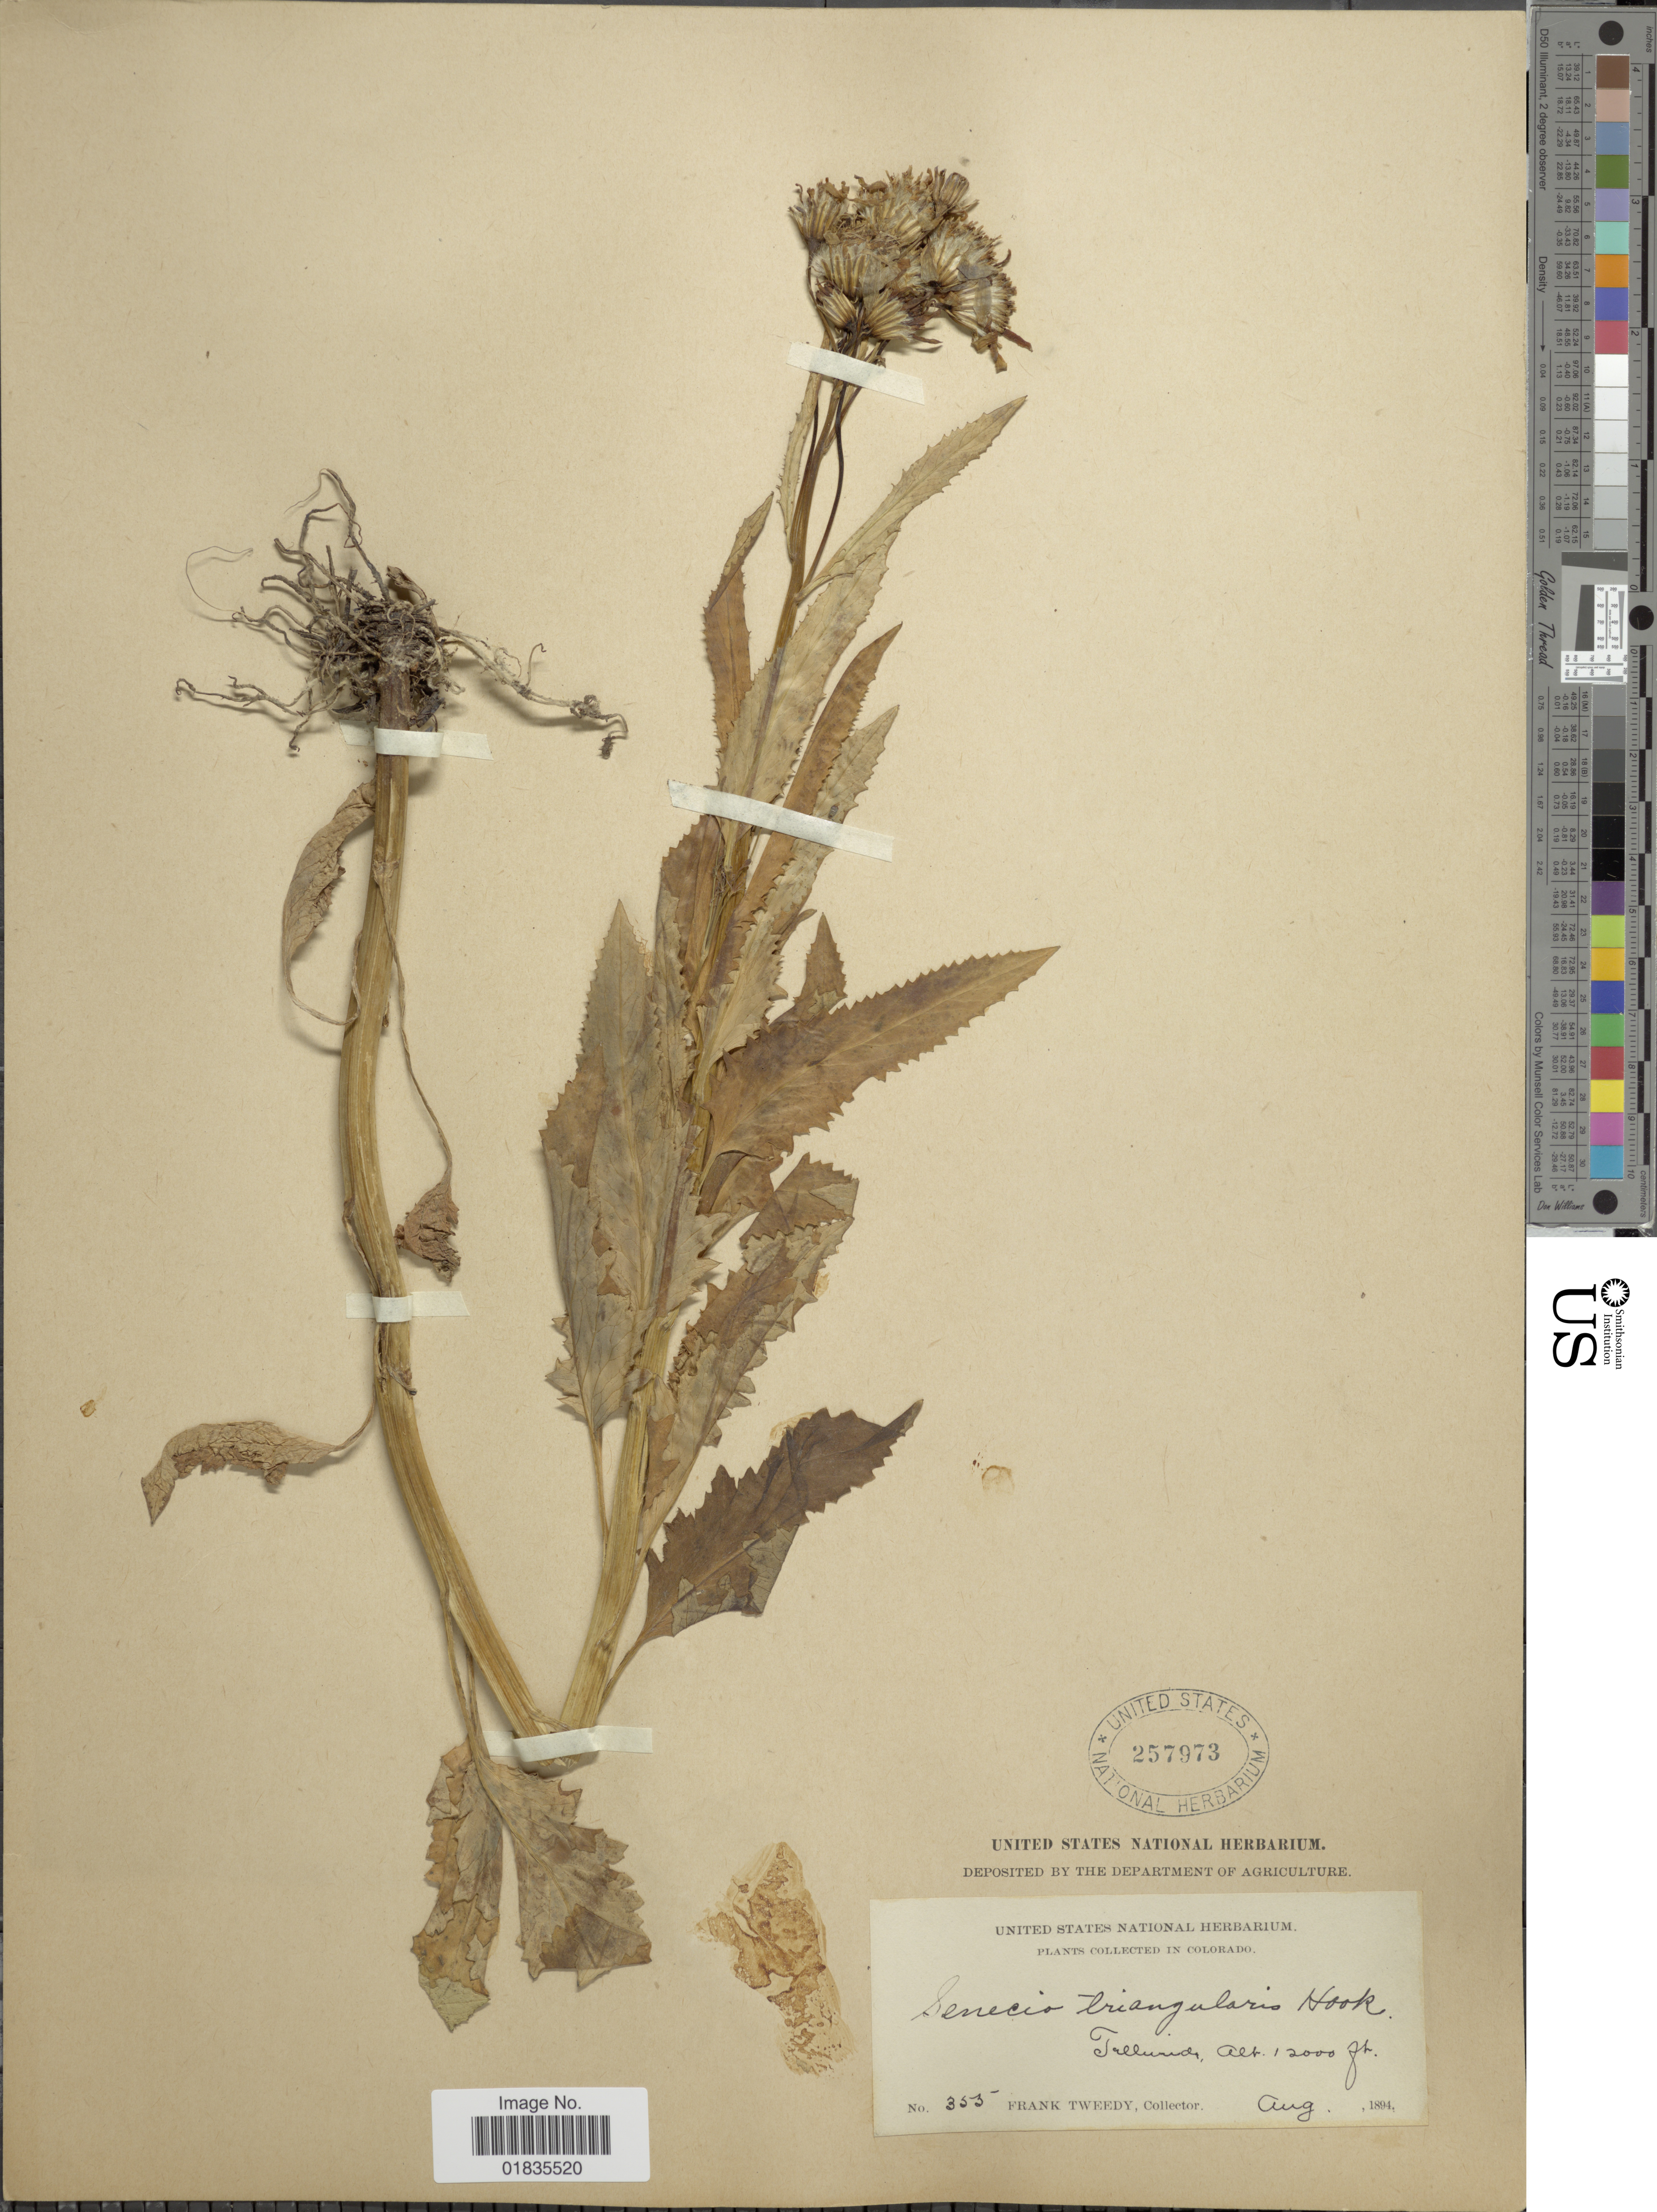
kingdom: Plantae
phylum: Tracheophyta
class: Magnoliopsida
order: Asterales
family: Asteraceae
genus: Senecio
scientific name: Senecio triangularis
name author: Hook.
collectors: F. Tweedy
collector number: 355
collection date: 1894-08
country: United States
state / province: Colorado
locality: Telluride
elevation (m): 3658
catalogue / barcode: US 257973